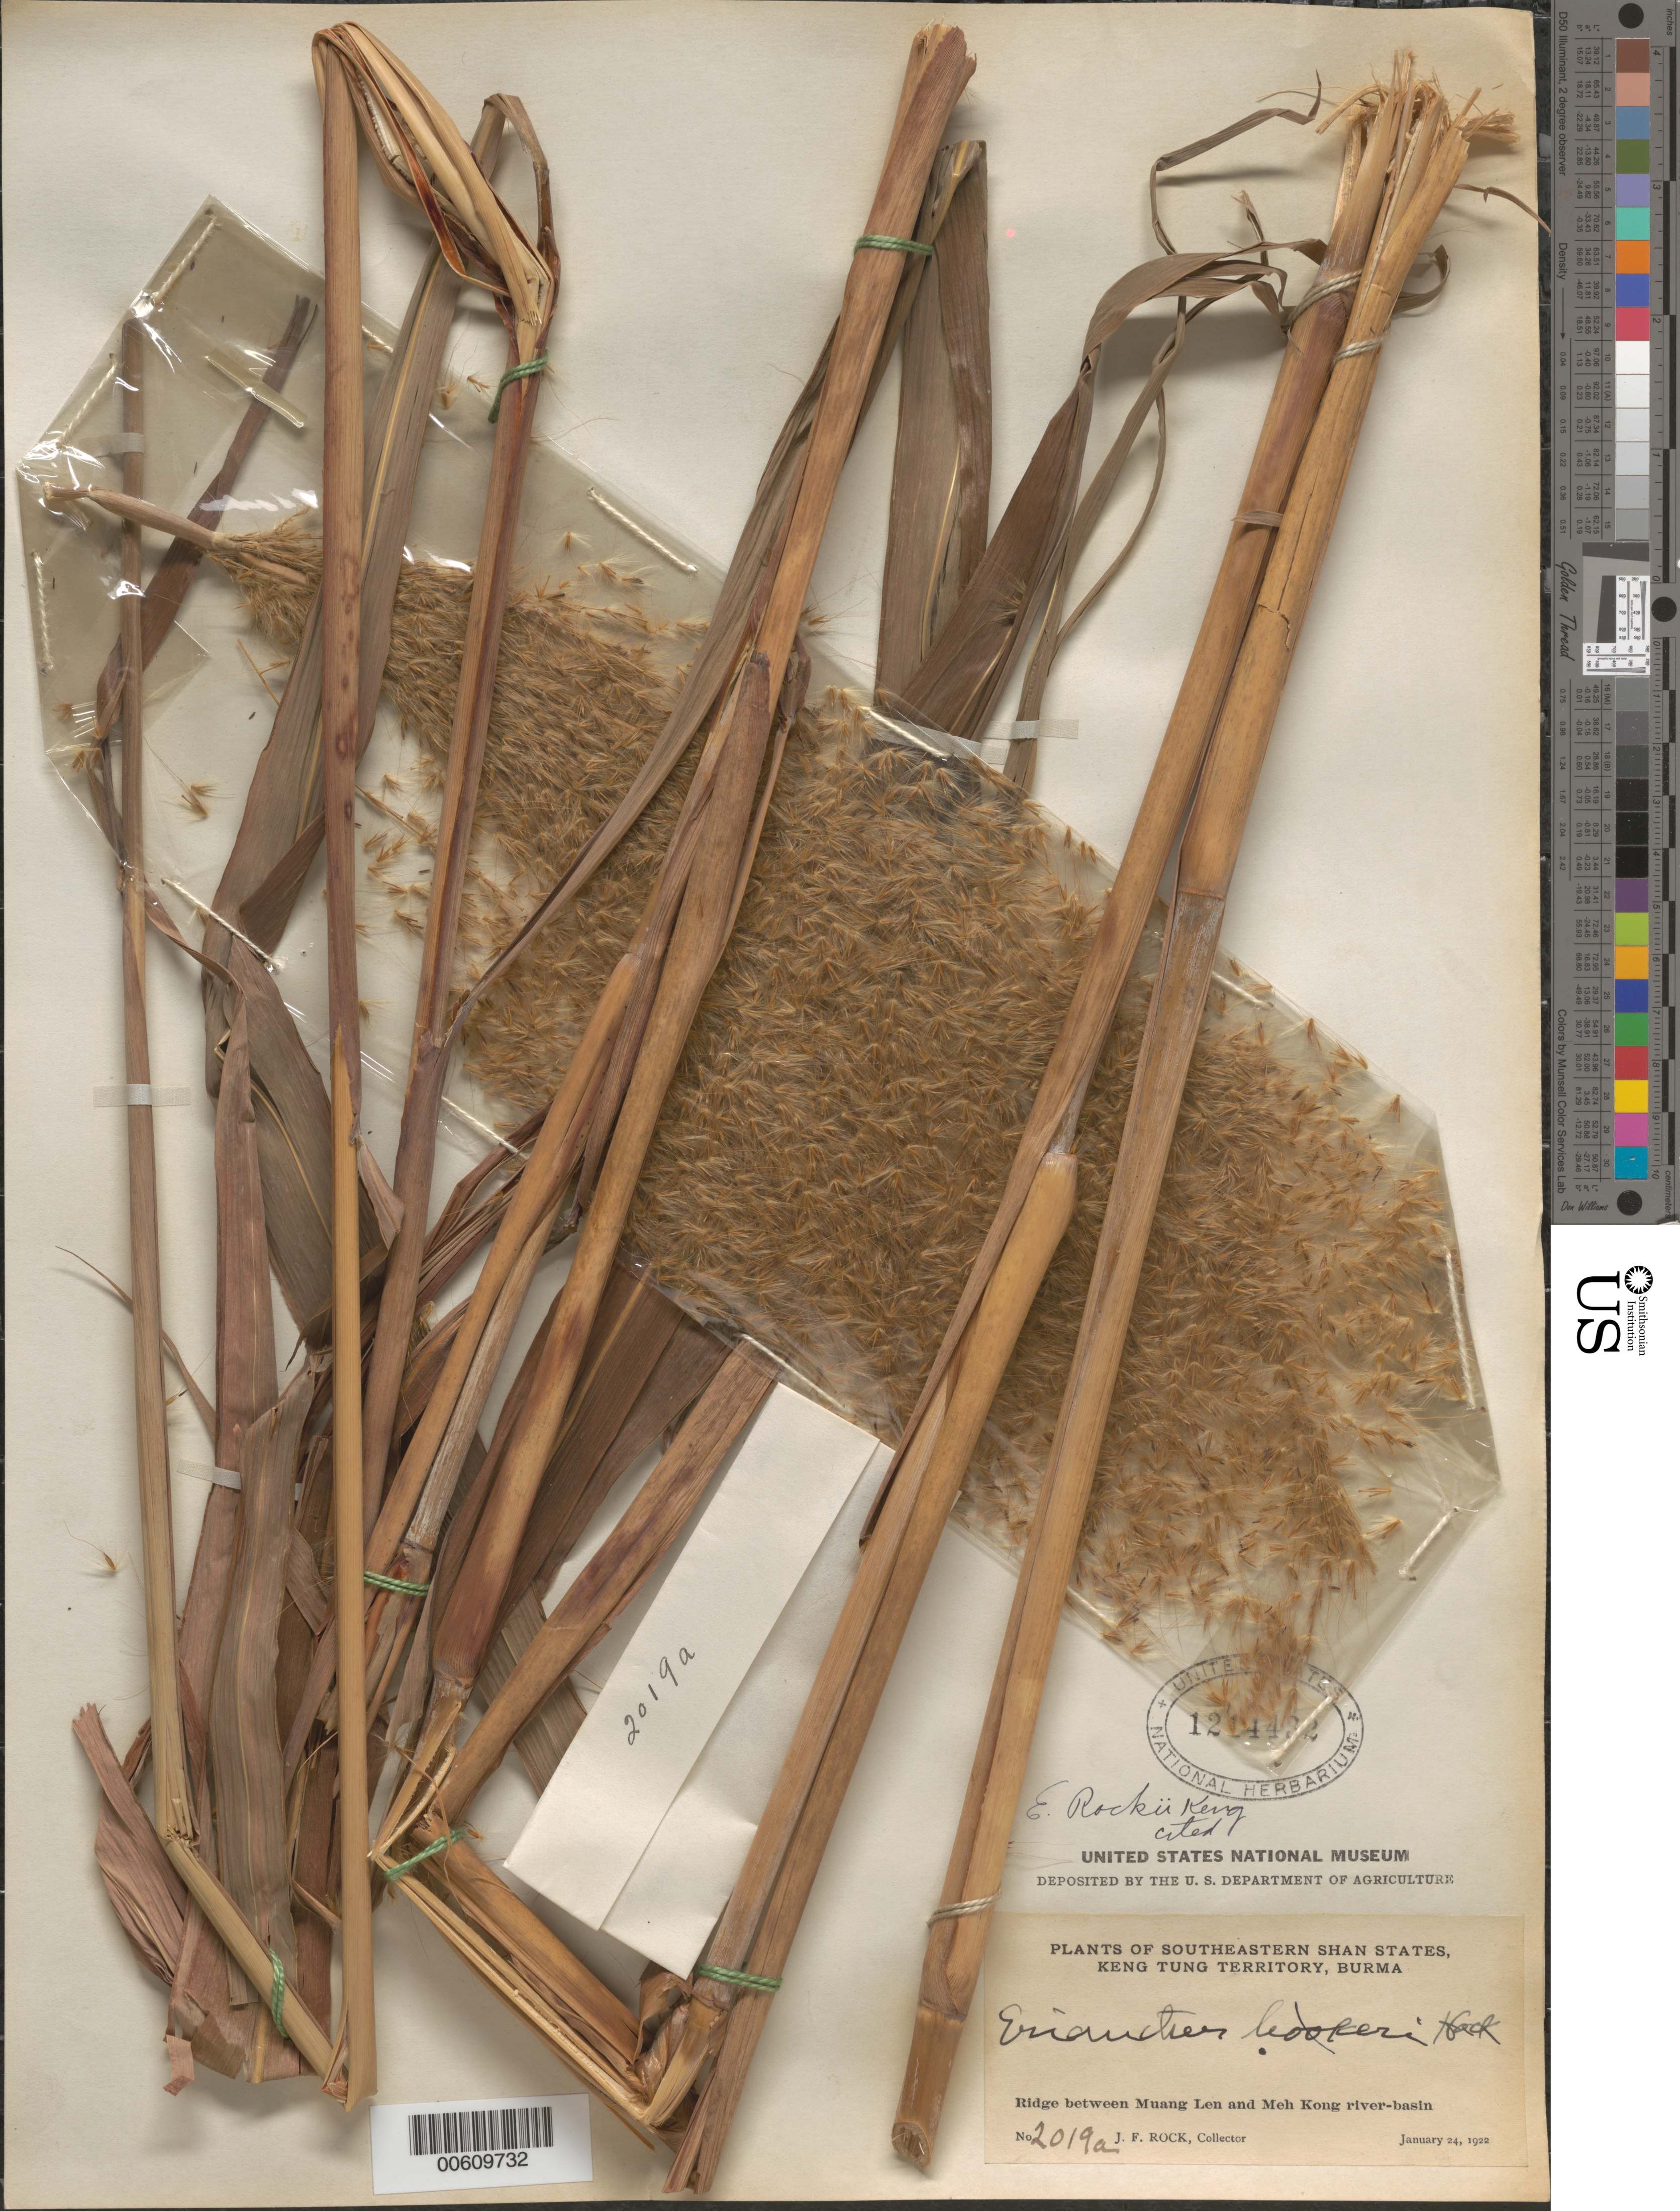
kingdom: Plantae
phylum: Tracheophyta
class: Liliopsida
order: Poales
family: Poaceae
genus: Erianthus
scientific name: Erianthus rockii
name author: Keng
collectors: J. F. Rock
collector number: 2019a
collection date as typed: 24 Jan 1922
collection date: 1922-01-24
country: Myanmar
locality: Ridge between Muang Len and Meh Kong river-basin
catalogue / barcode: US 1214432